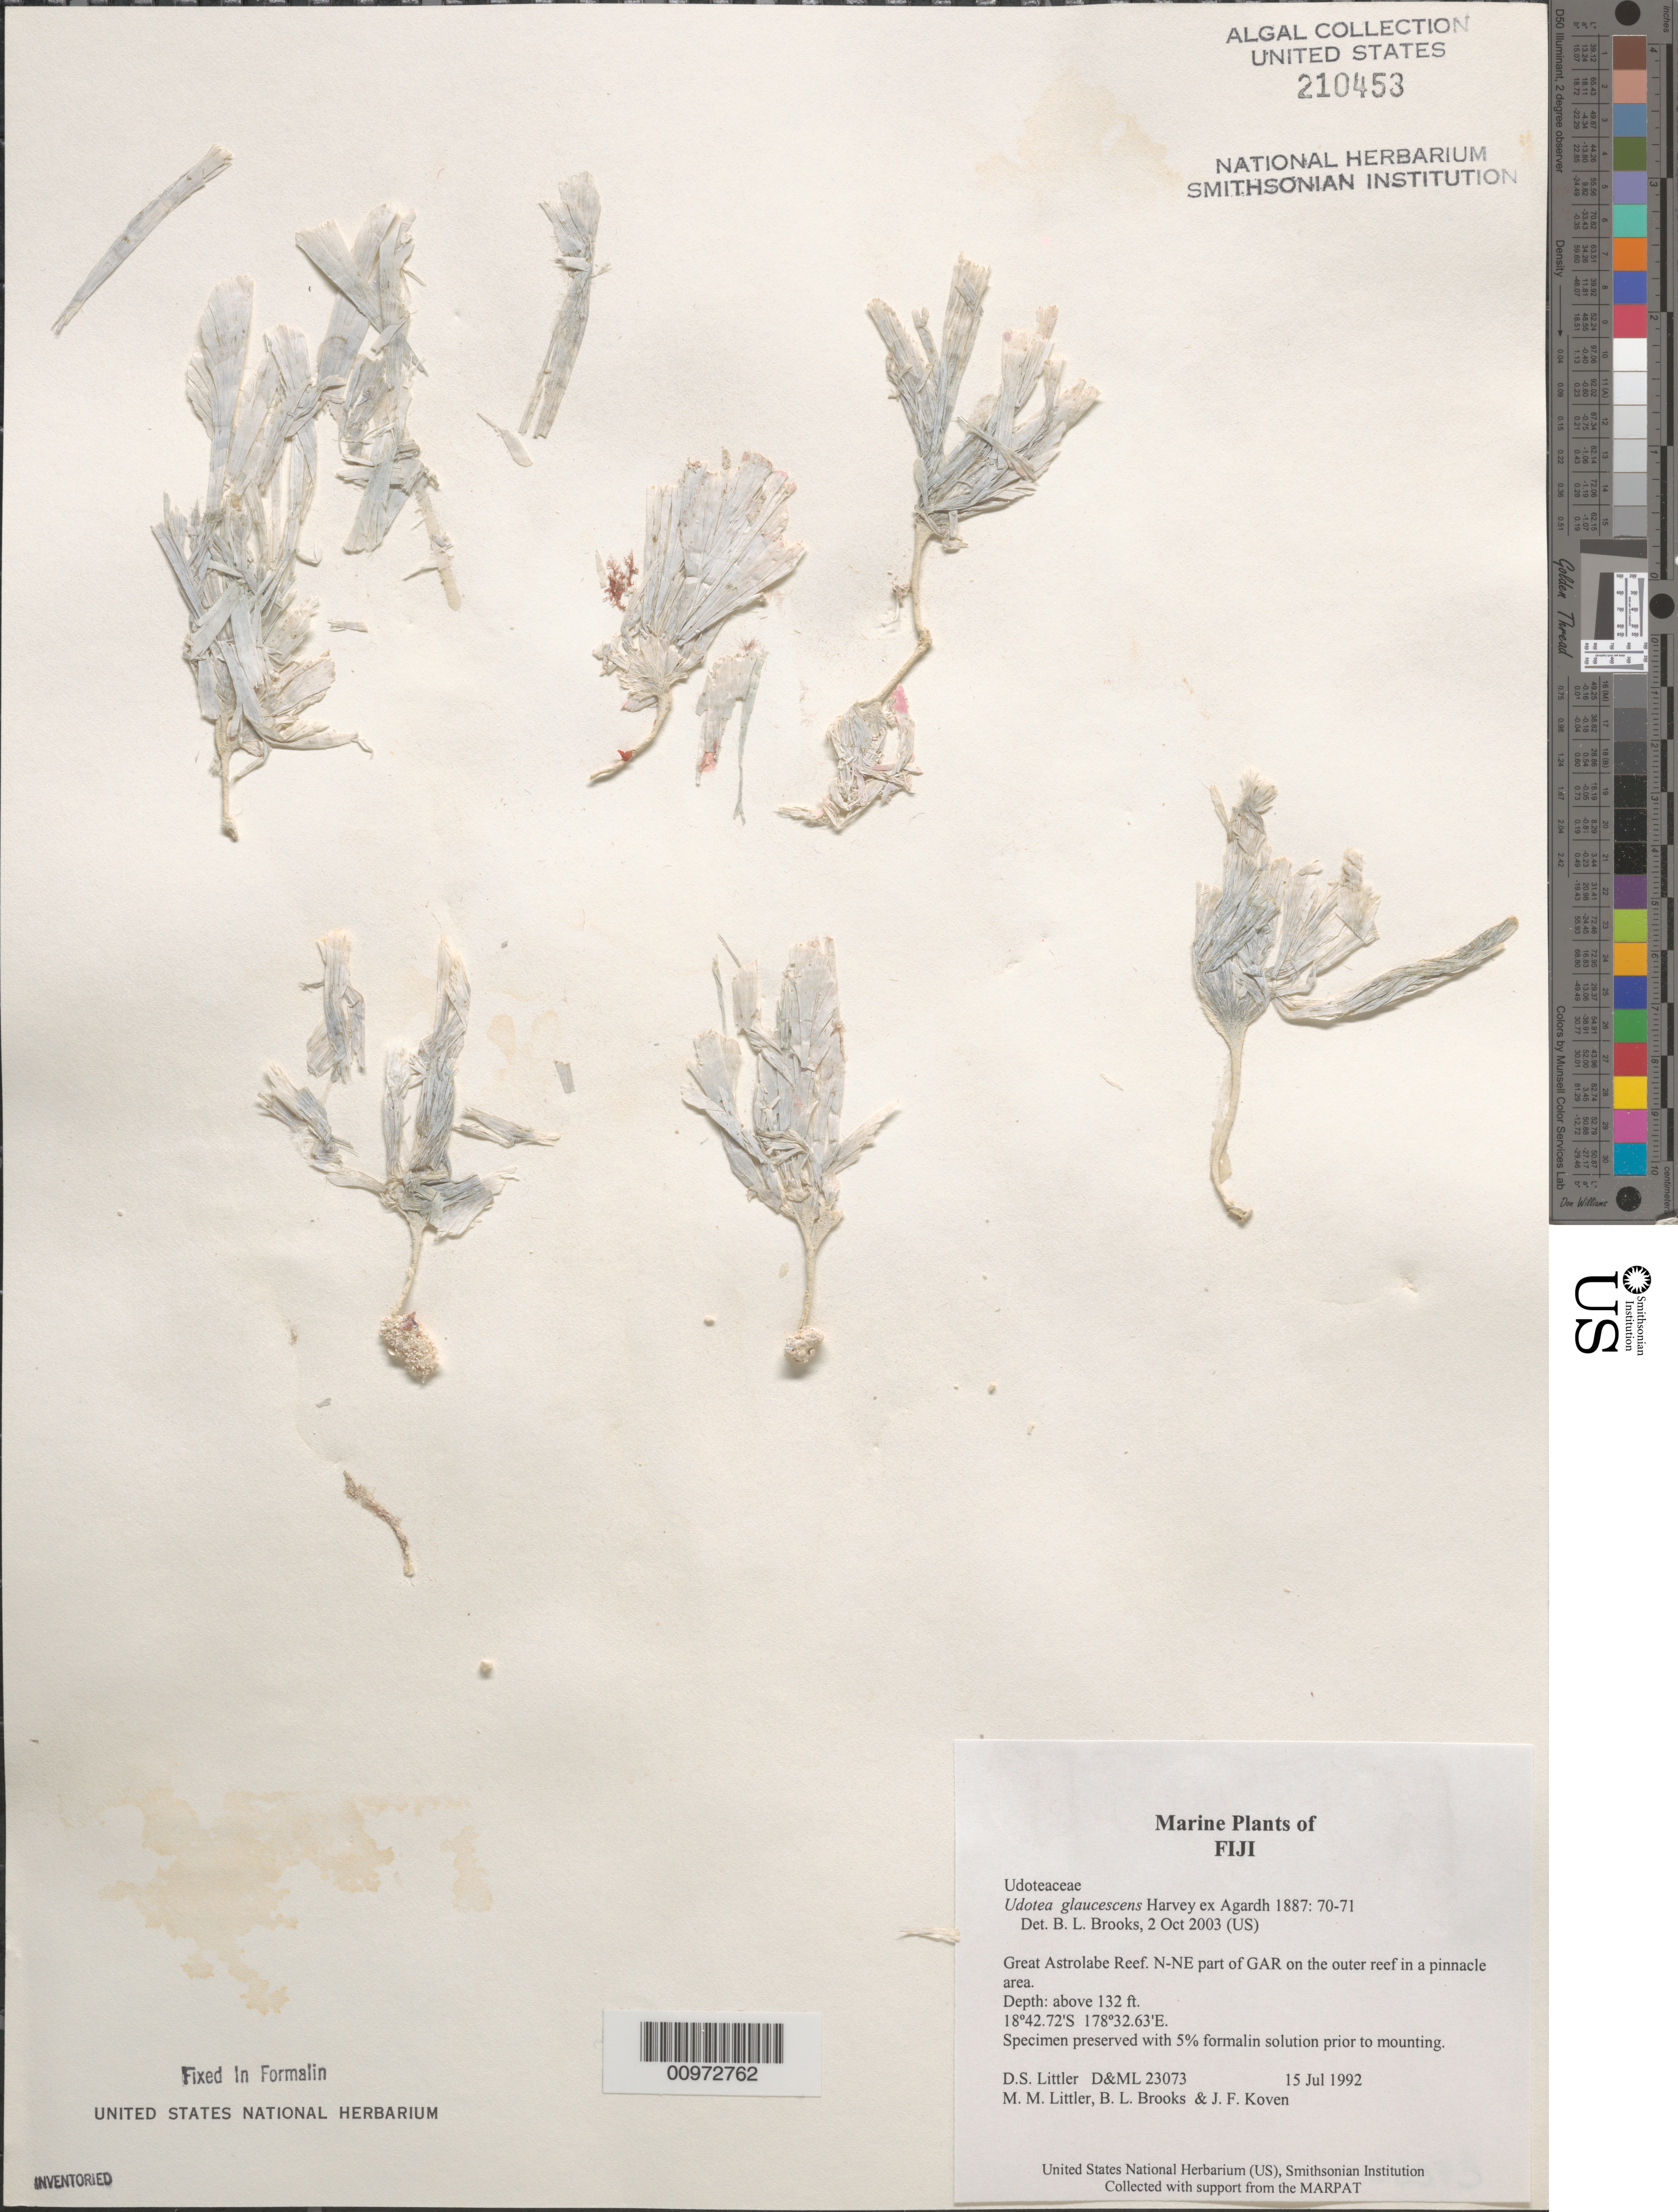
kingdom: Plantae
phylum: Chlorophyta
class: Ulvophyceae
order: Bryopsidales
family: Udoteaceae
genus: Udotea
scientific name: Udotea glaucescens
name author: Harv. ex J. Agardh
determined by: Brooks, B. L., (BOT), Smithsonian Institution - National Museum of Natural History (UNITED STATES)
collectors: D. S. Littler, M. M. Littler, B. Brooks & J. Koven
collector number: D&ML 23073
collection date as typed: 15 Jul 1992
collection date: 1992-07-15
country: Fiji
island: Great Astrolabe Reef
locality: Great Astrolabe Reef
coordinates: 18 42.72'S, 178 32.63'E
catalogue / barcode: US 210453